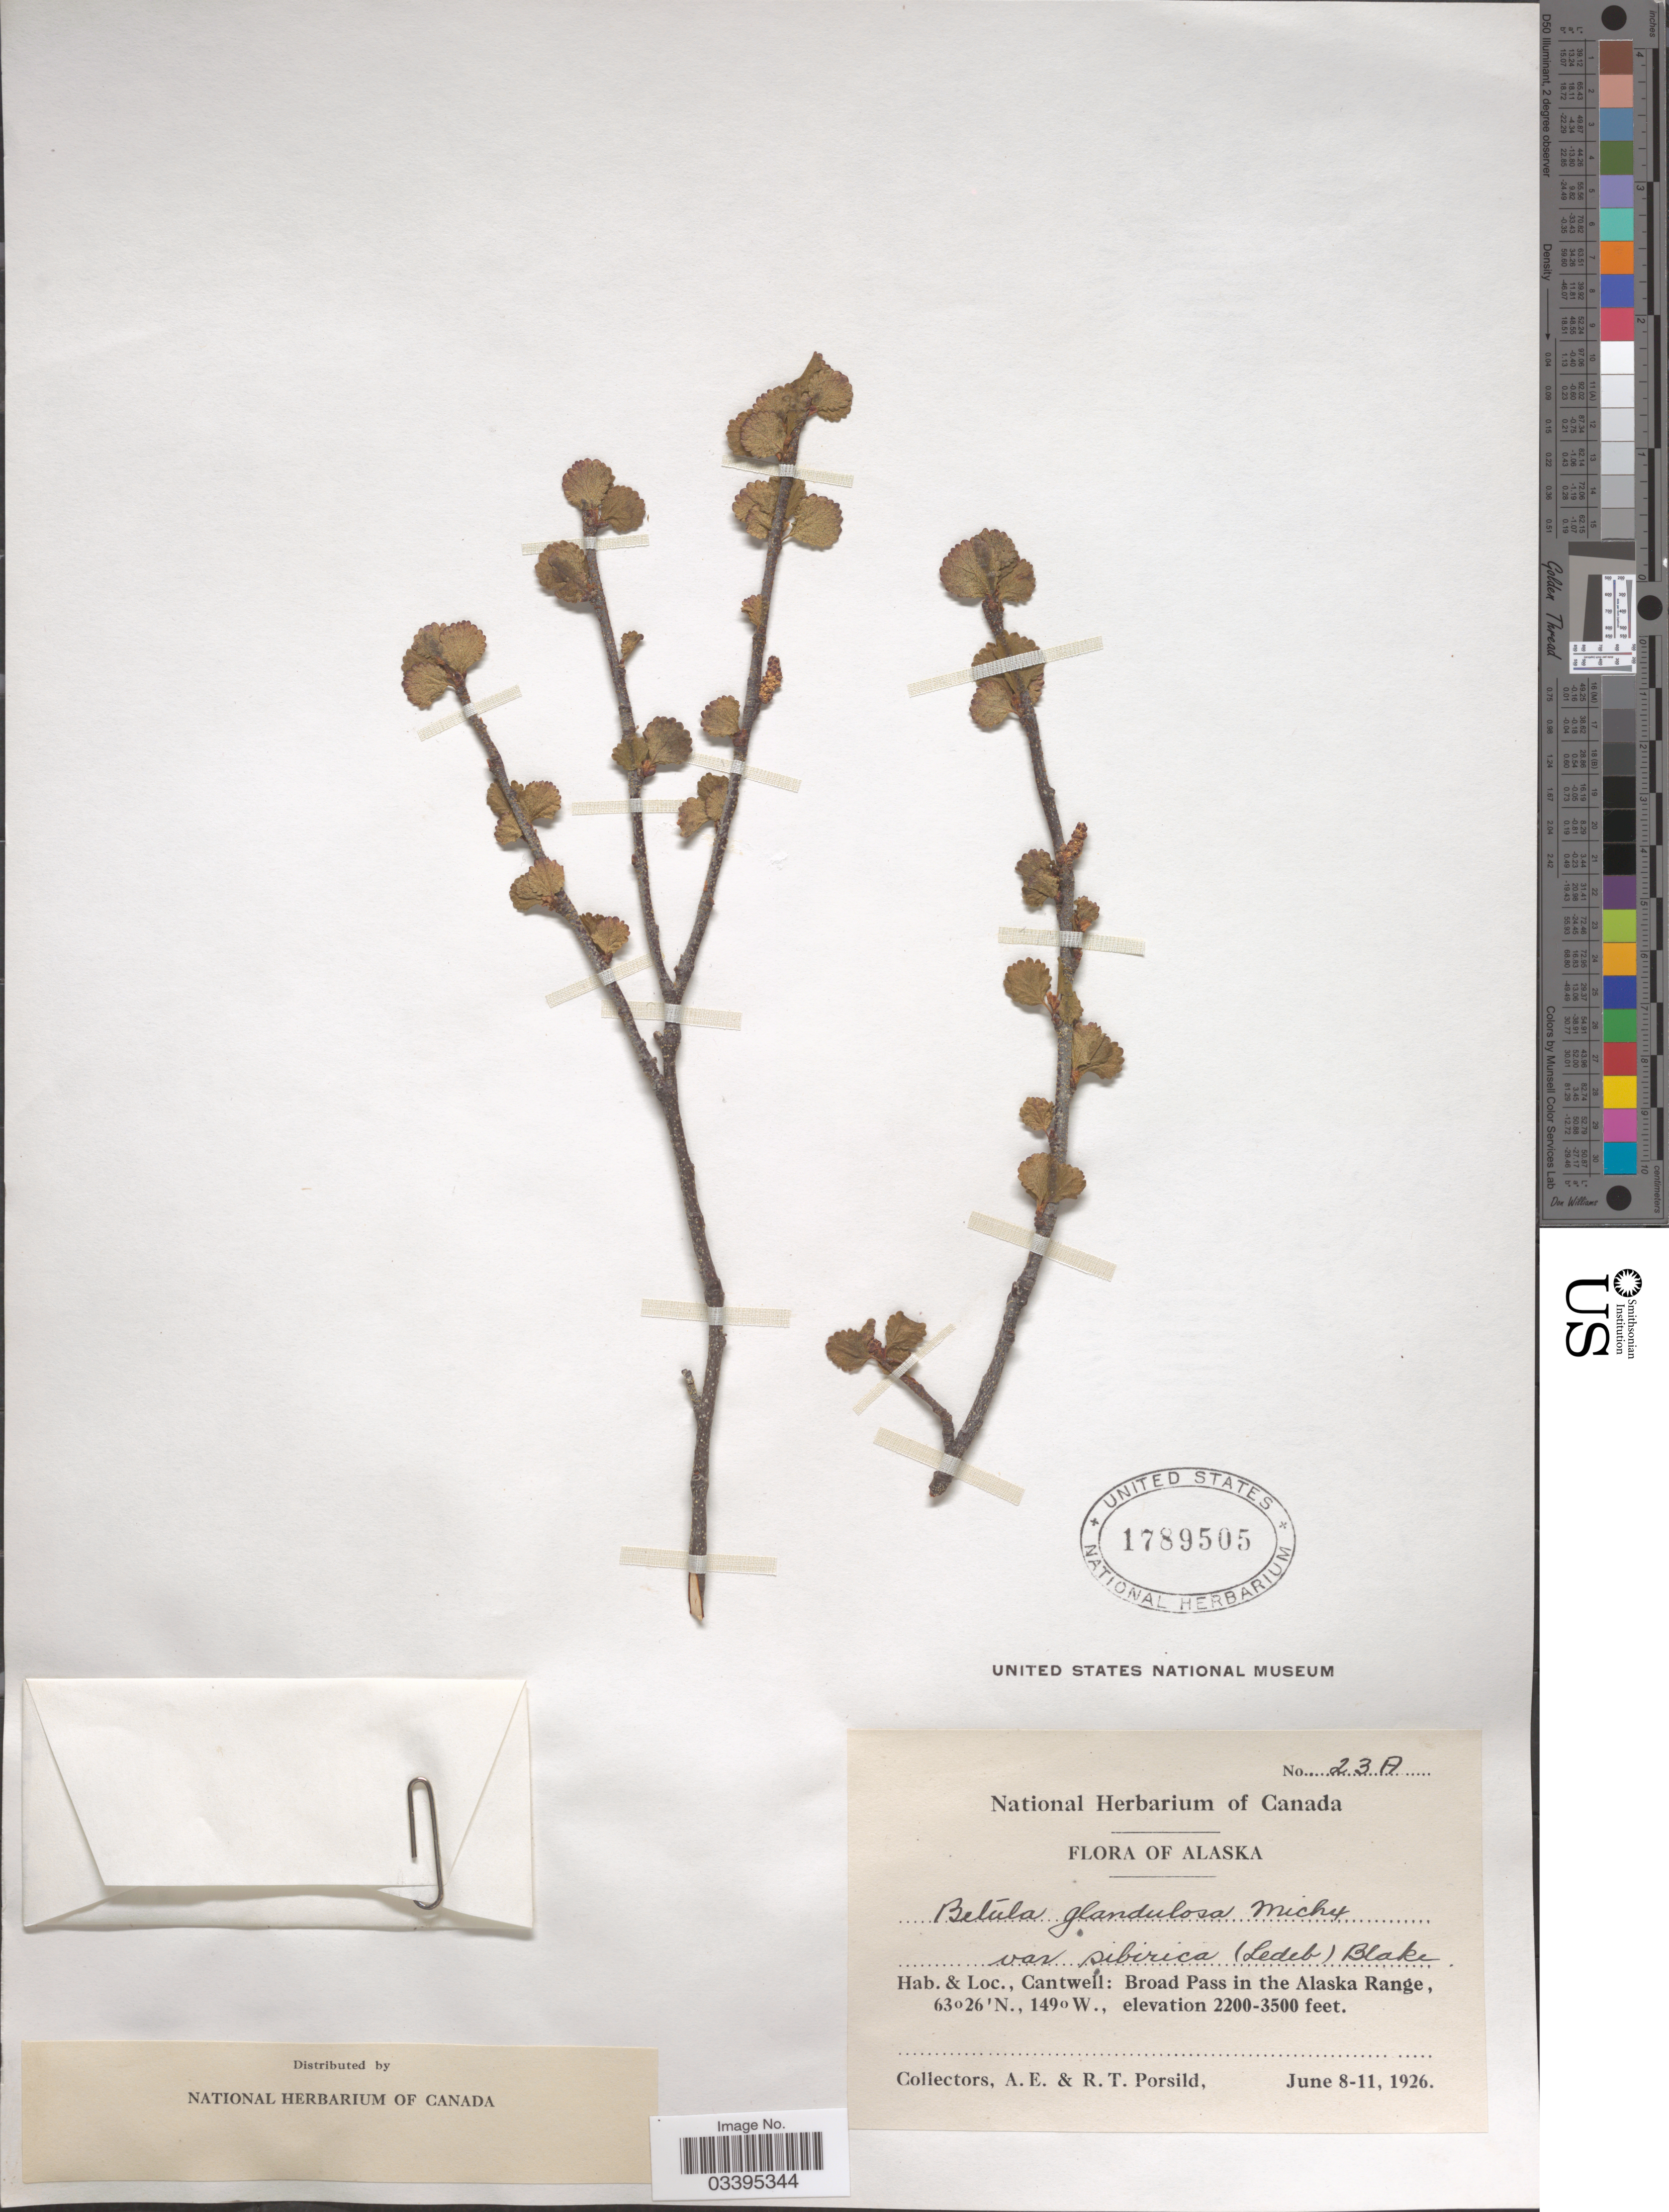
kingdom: Plantae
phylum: Tracheophyta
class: Magnoliopsida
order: Fagales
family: Betulaceae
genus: Betula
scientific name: Betula glandulosa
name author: Michx.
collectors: A. E. Porsild & R. T. Porsild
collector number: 23 A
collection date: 1926-06-08/1926-06-11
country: United States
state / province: Alaska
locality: Cantwell: Broad Pass in the Alaska Range.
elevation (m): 671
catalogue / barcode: US 1789505